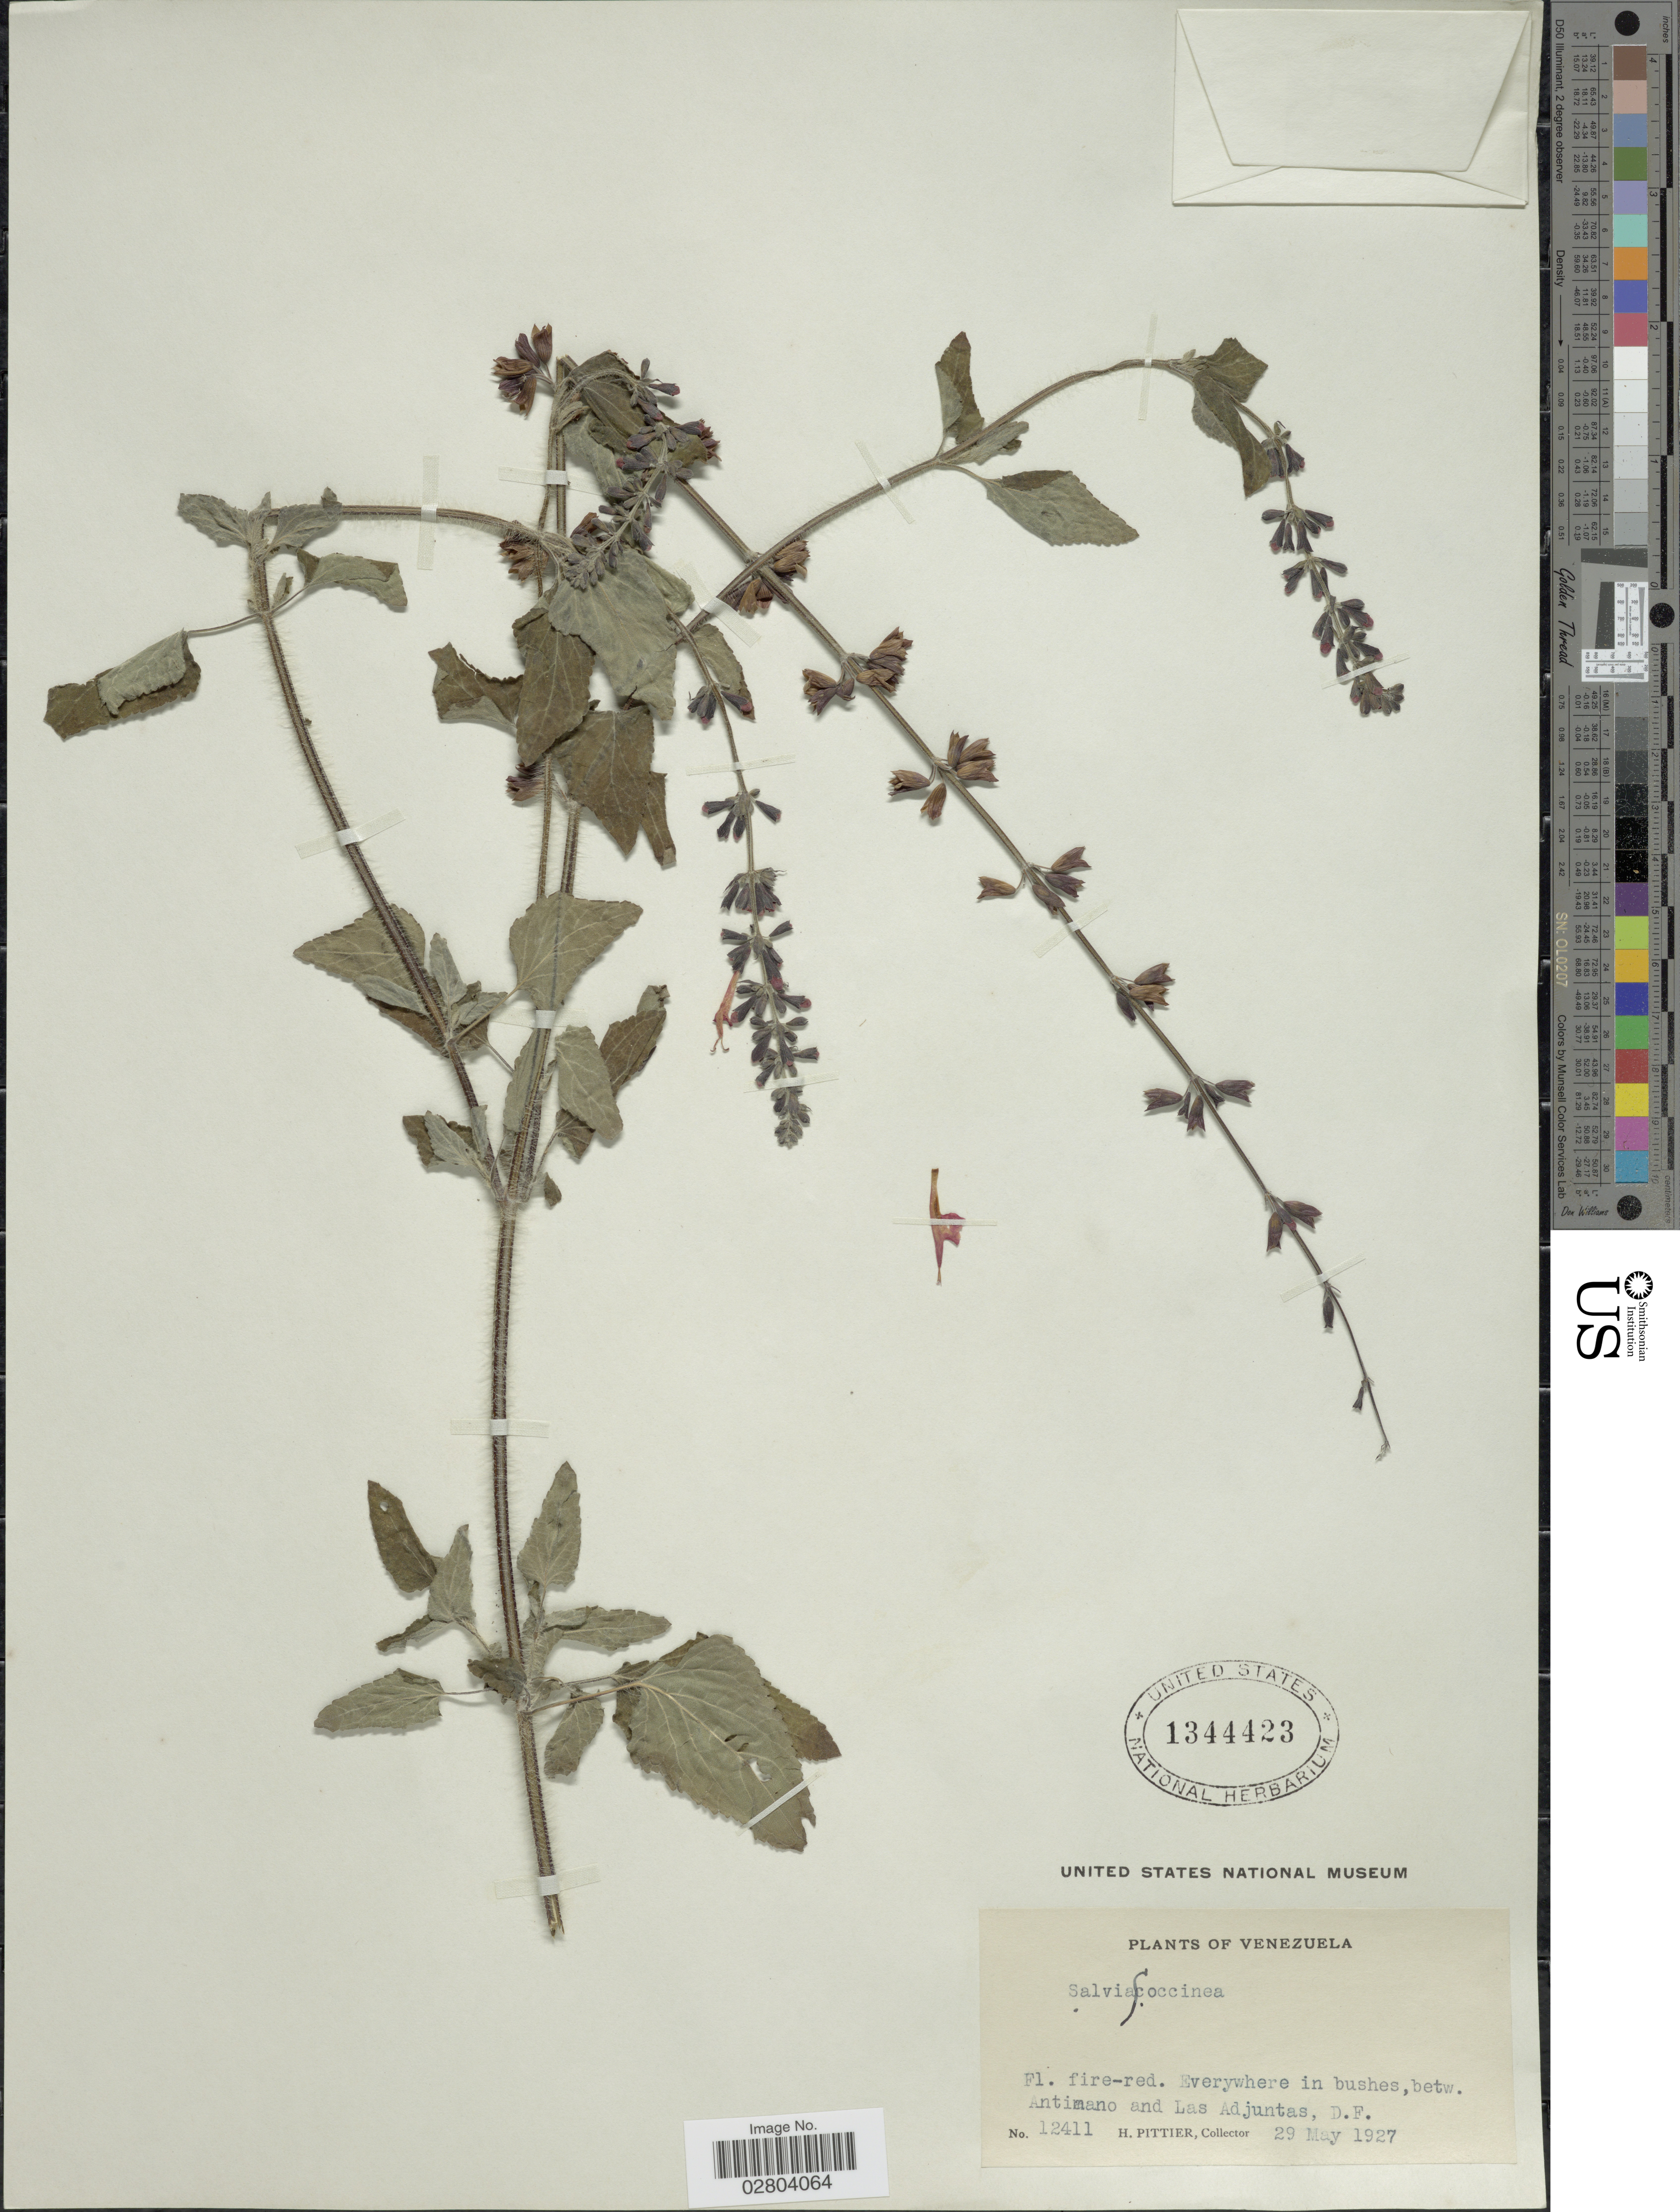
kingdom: Plantae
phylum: Tracheophyta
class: Magnoliopsida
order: Lamiales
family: Lamiaceae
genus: Salvia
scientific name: Salvia coccinea 'Naples Lavender'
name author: L. f. ex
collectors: H. F. Pittier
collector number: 12411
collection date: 1927-05-29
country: Venezuela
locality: Everywhere in bushes, betw. Antimano and Las Adjuntas, D.F.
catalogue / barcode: US 1344423